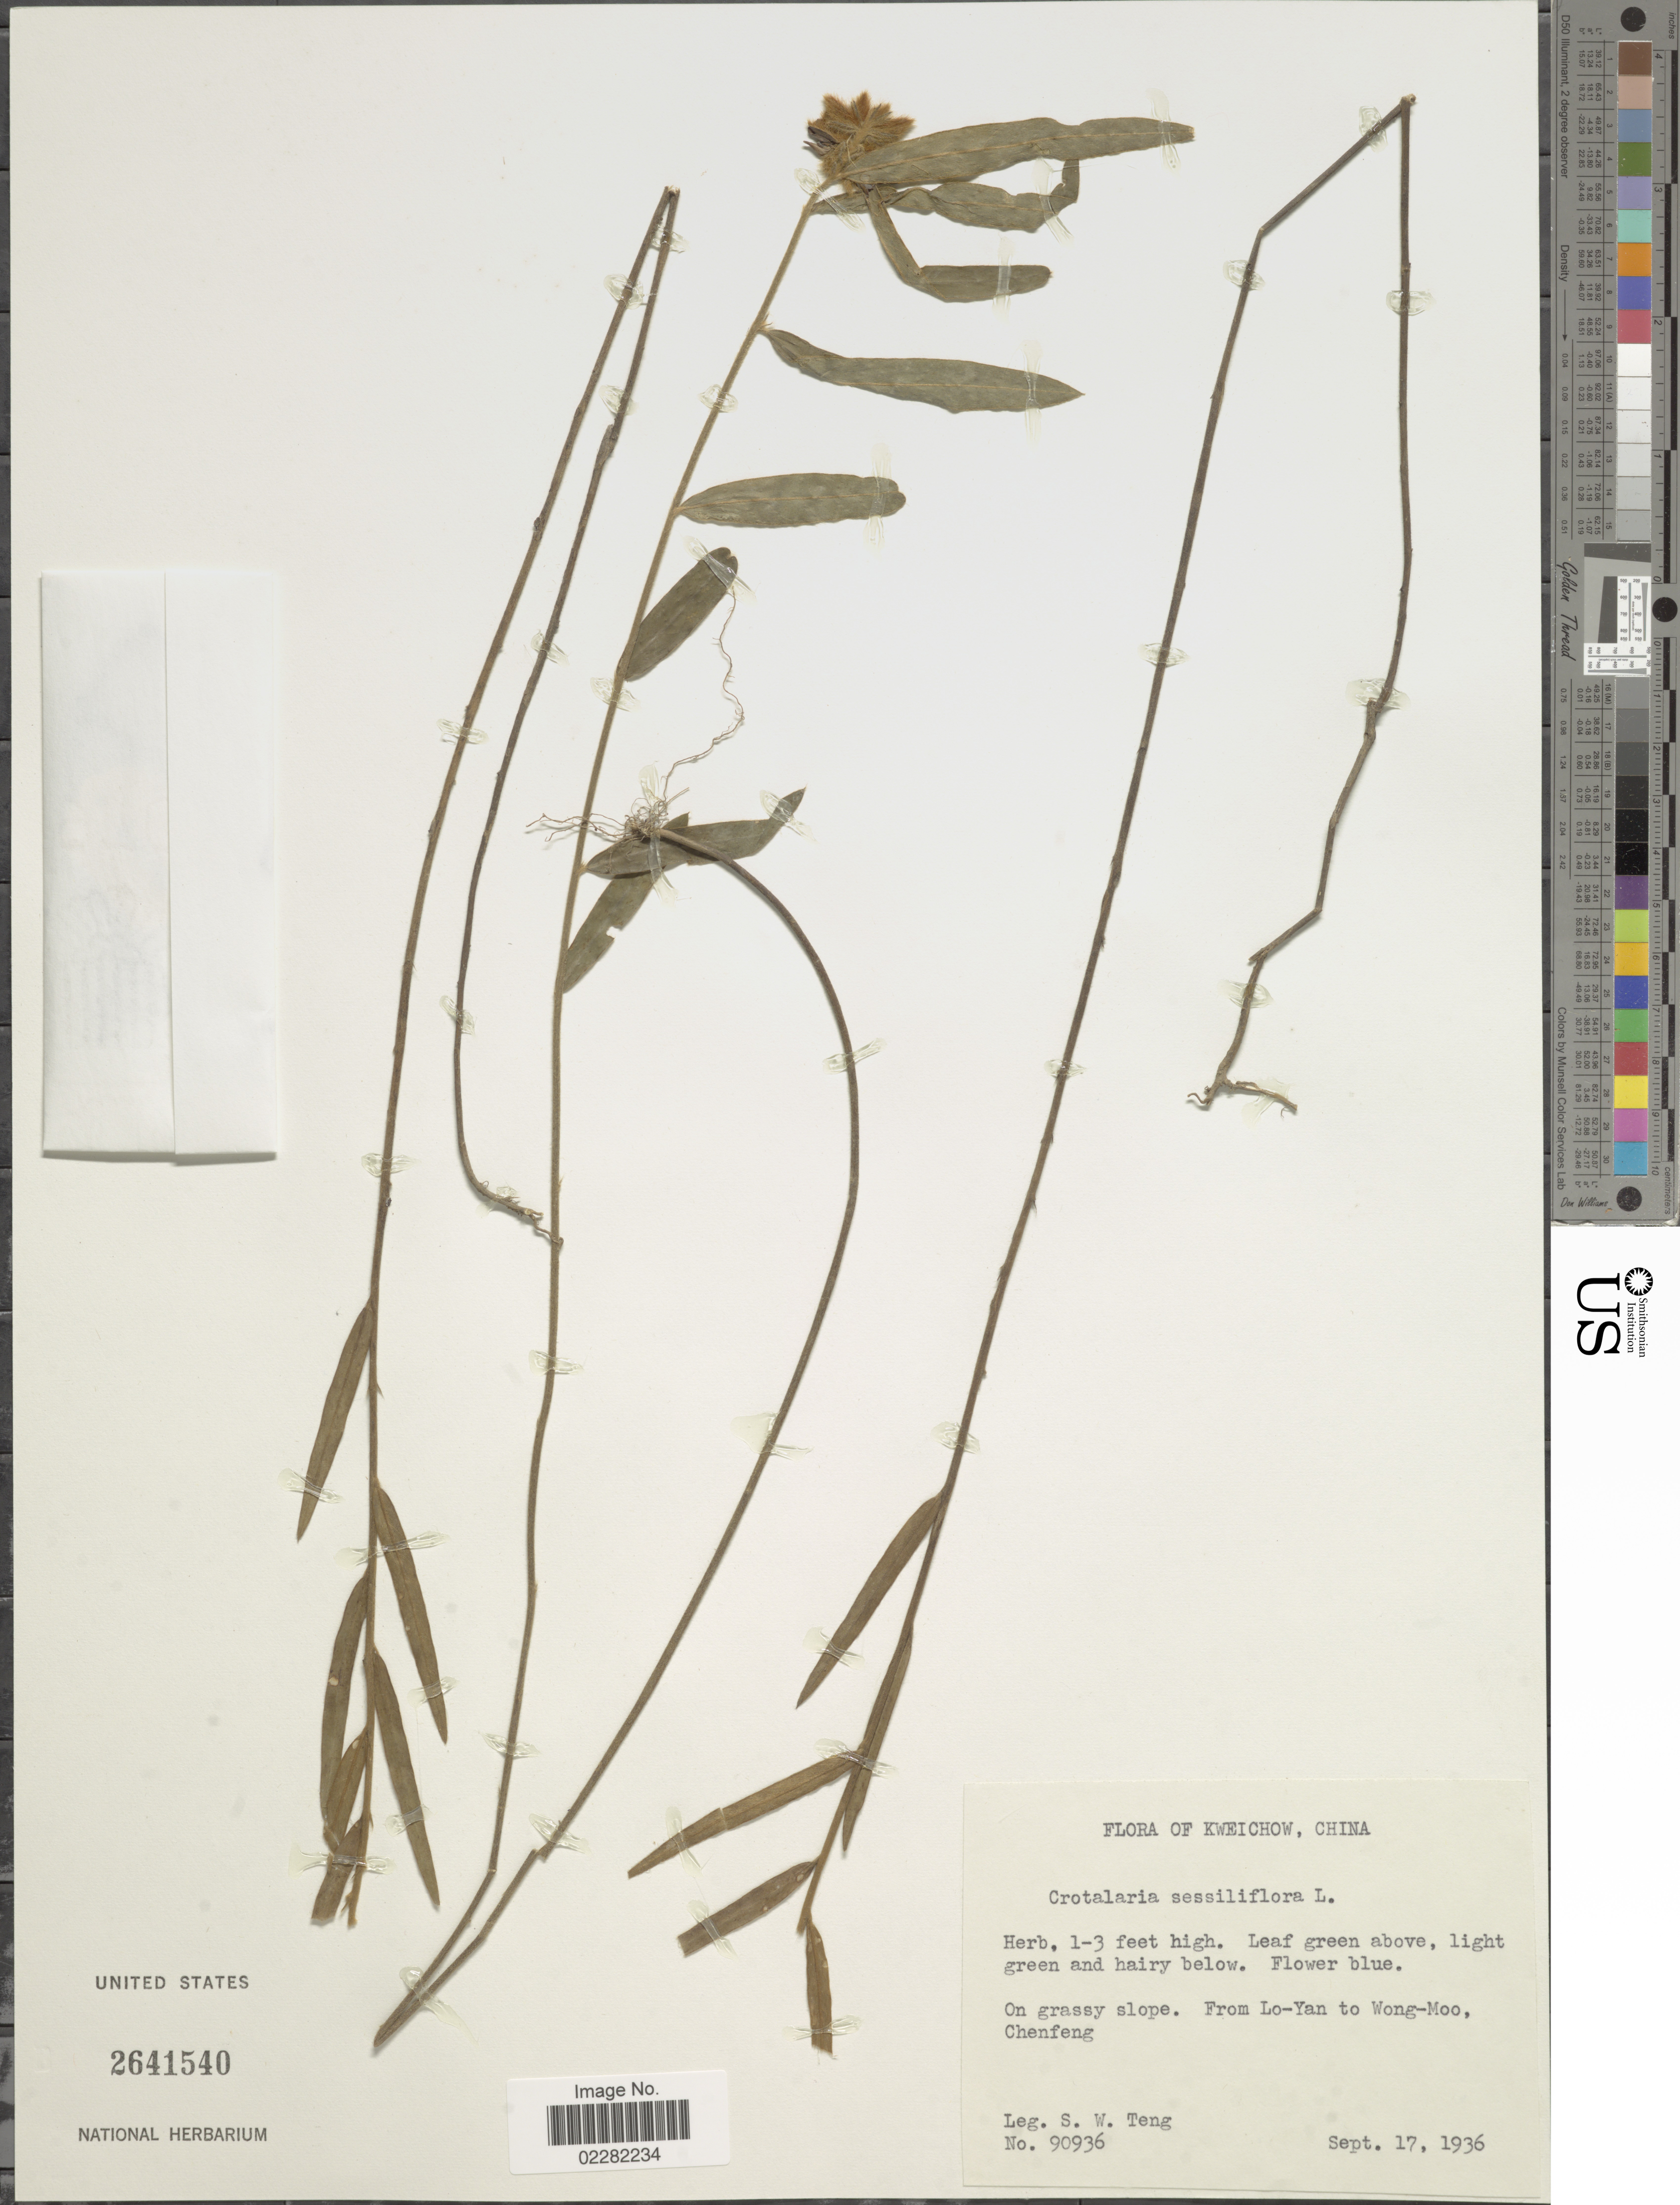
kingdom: Plantae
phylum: Tracheophyta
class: Magnoliopsida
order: Fabales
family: Fabaceae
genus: Crotalaria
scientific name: Crotalaria sessilifolia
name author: L.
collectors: S. Teng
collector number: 90936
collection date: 1936-09-17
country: China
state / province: Guizhou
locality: Kweichow, Lo-Yan to Wong-Moo Chenfeng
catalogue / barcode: US 2641540